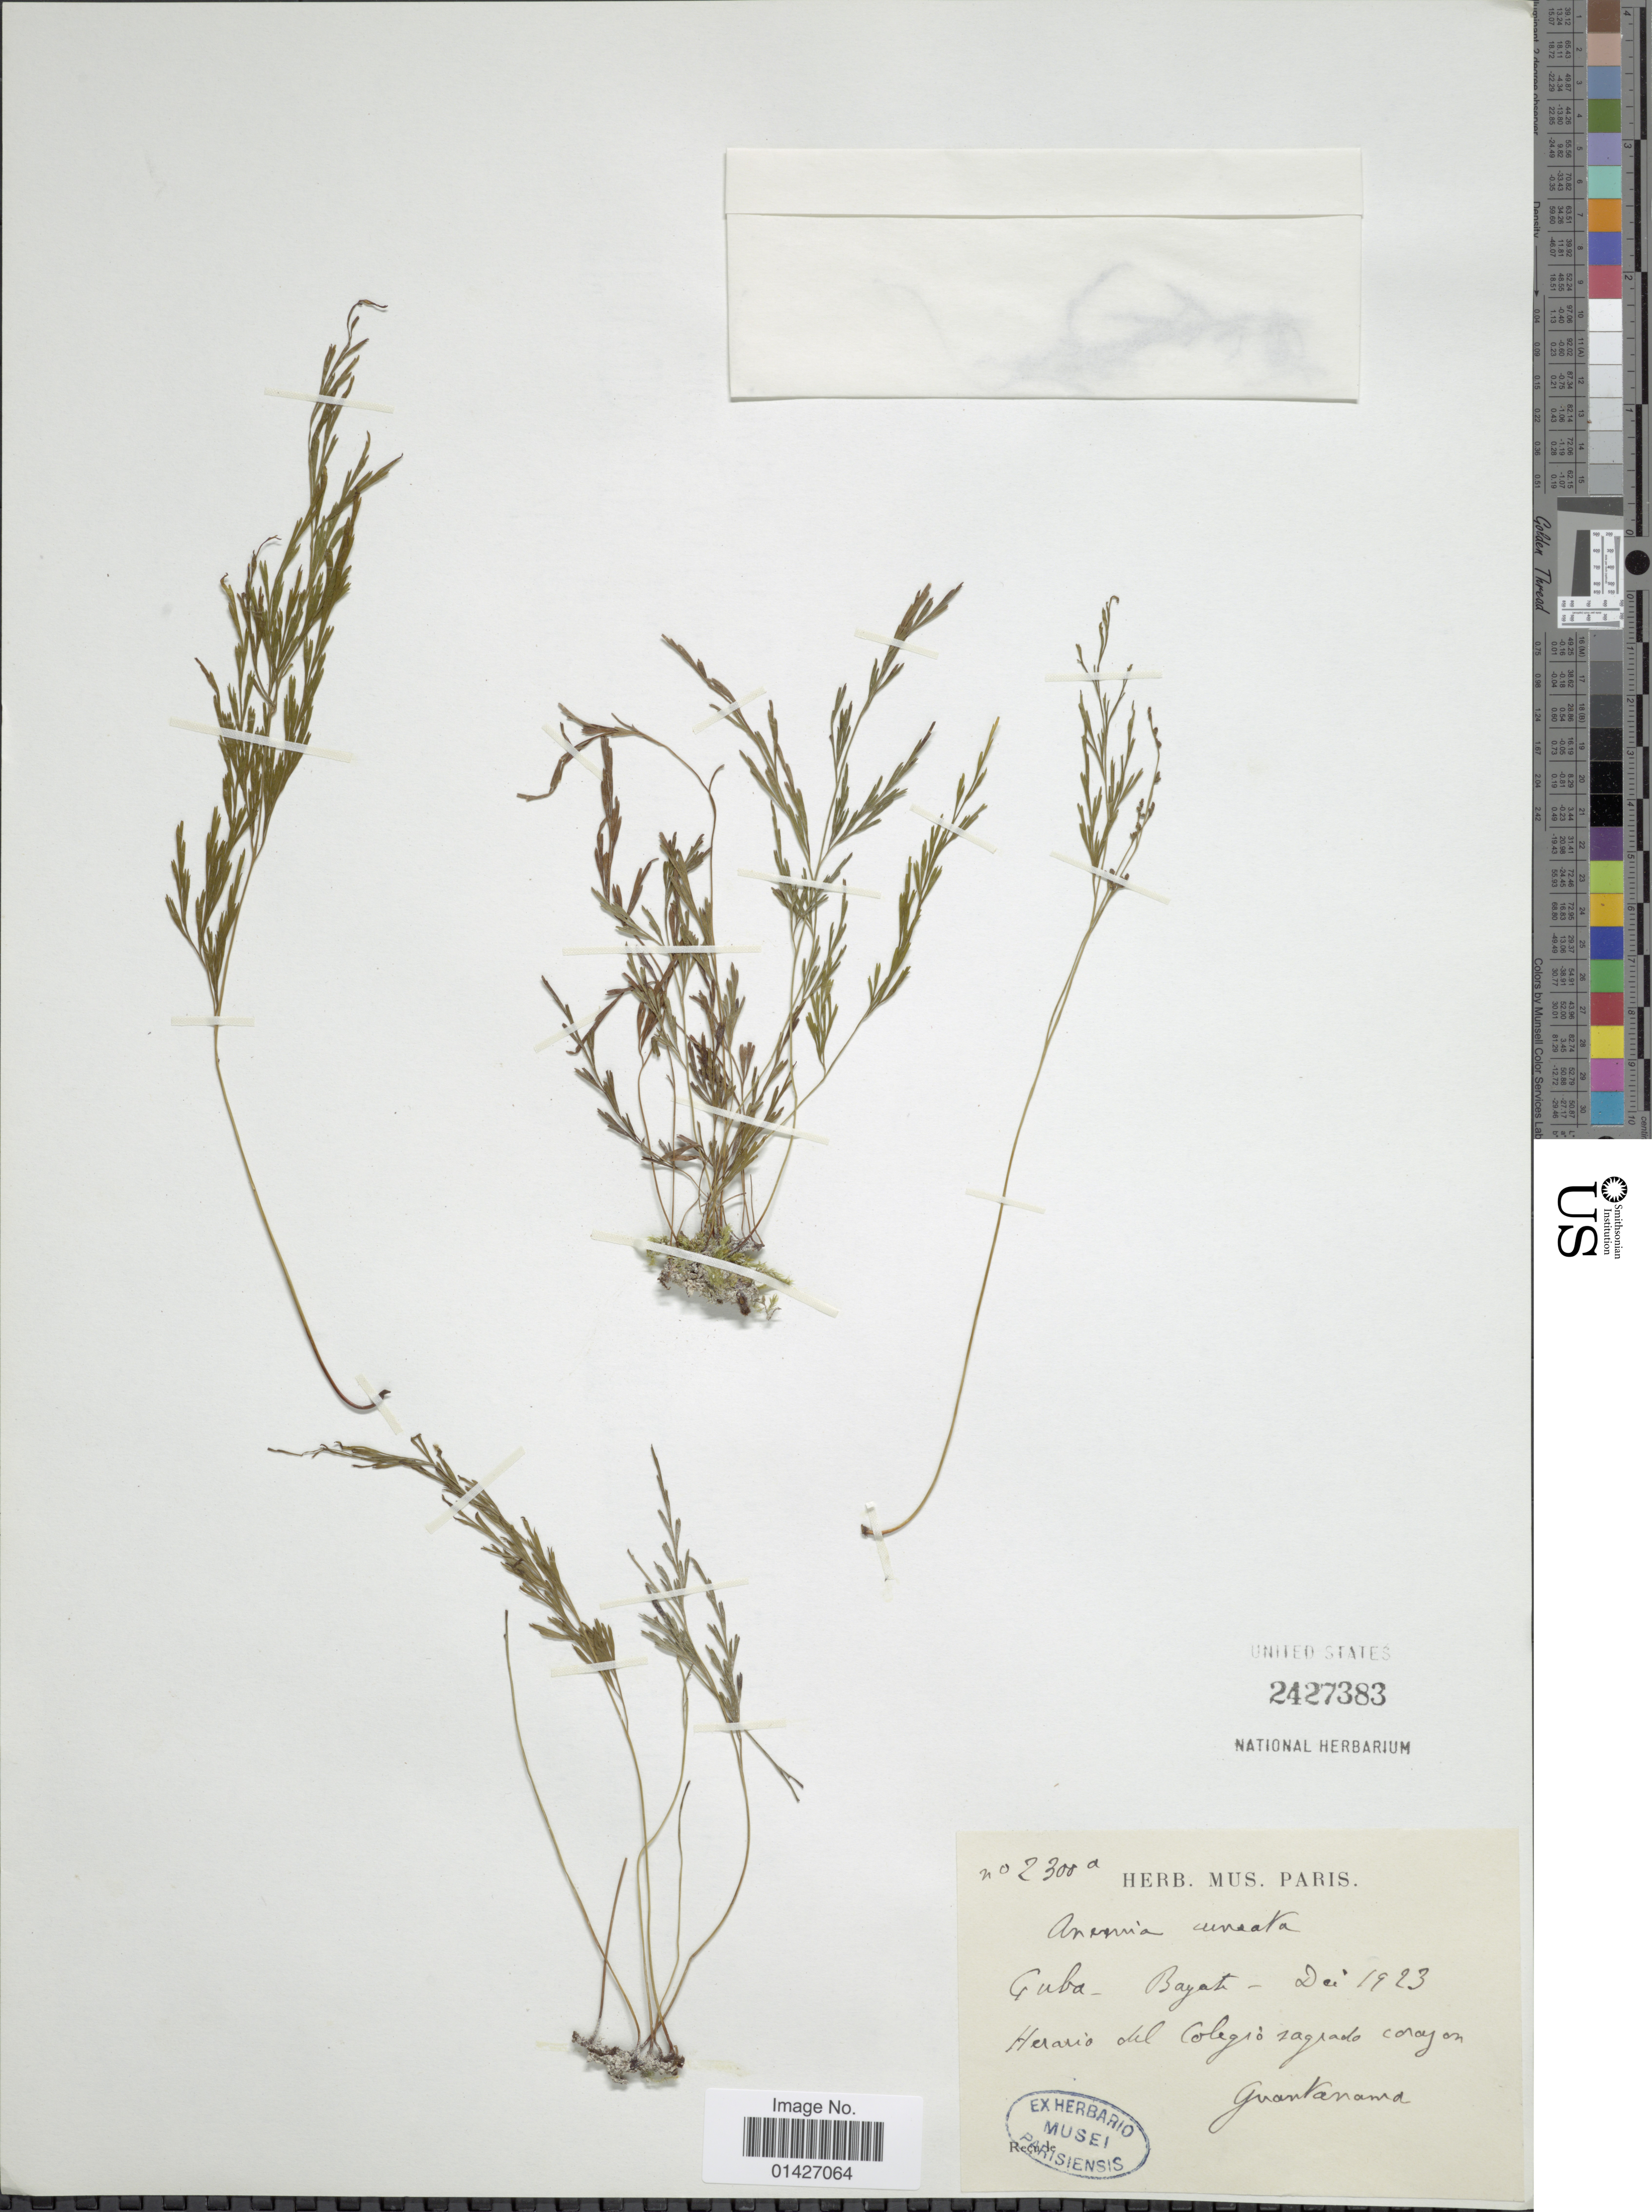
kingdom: Plantae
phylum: Tracheophyta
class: Polypodiopsida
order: Schizaeales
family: Anemiaceae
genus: Anemia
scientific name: Anemia cuneata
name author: Poepp. ex Spreng.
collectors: ex herb. Mus. Paraensis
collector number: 2300a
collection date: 1923-12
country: Cuba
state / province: Guantánamo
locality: Bayate. Heraro del Colegio sagrado corazon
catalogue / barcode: US 2427383